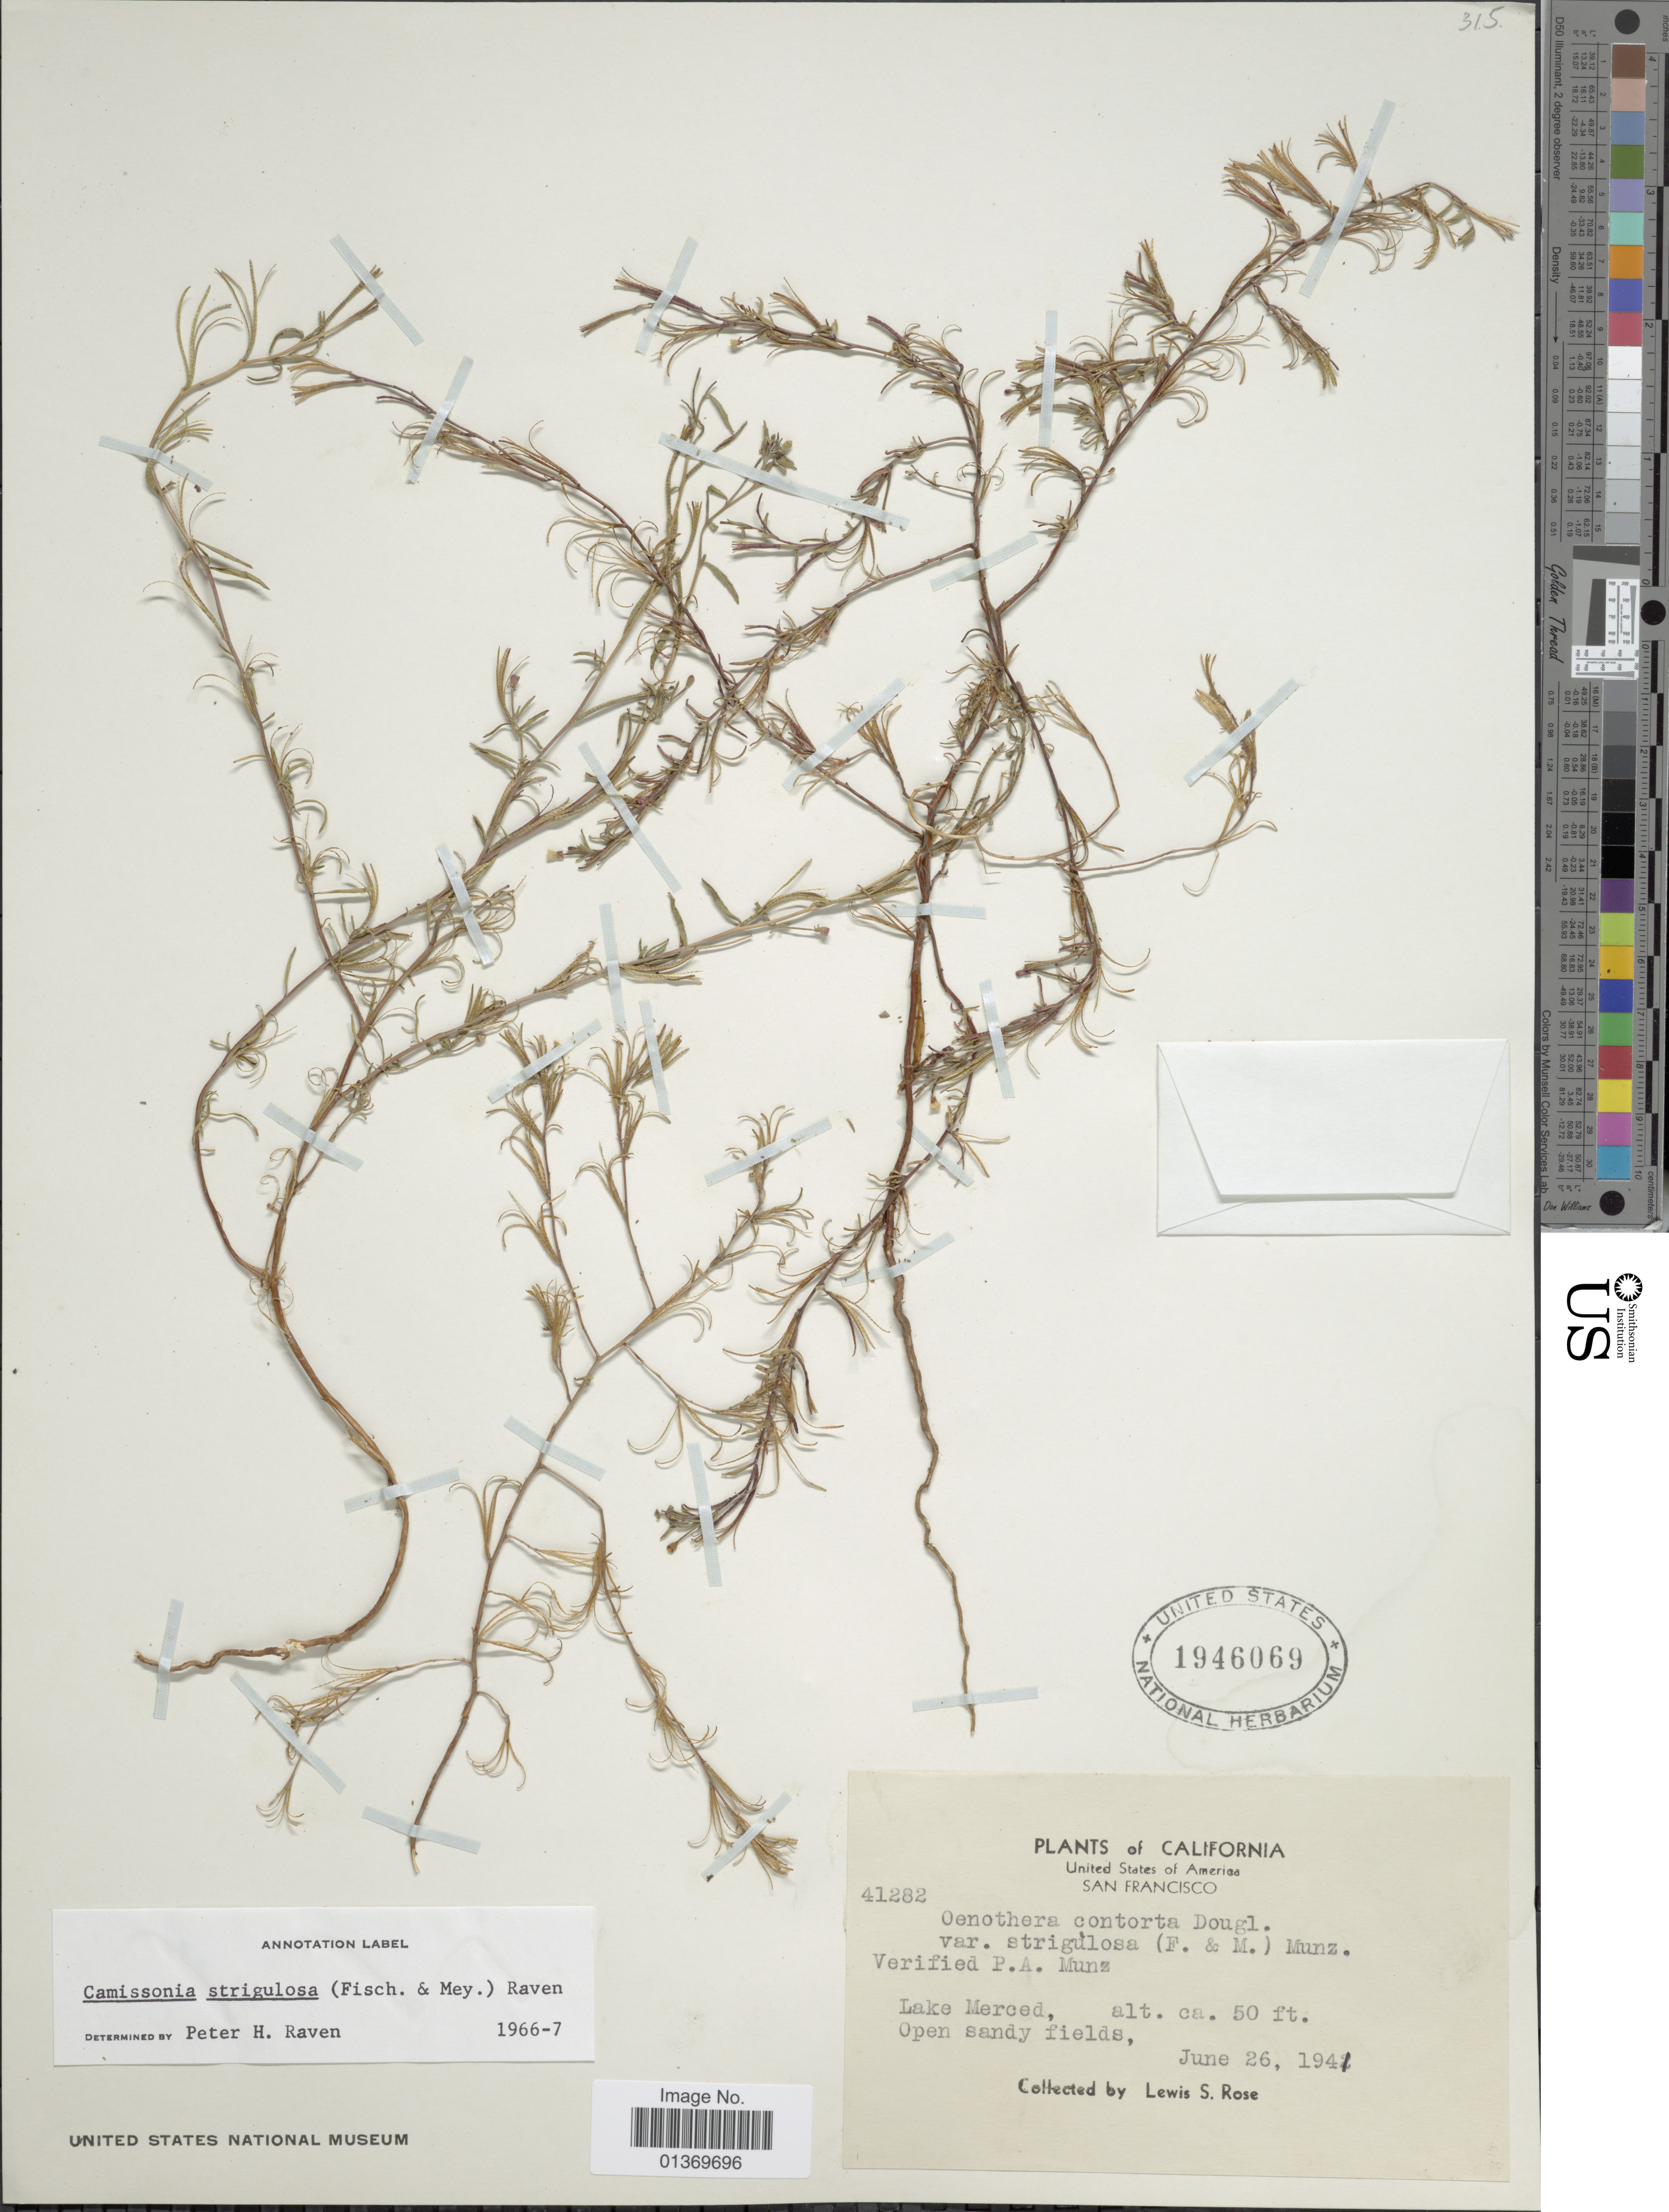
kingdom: Plantae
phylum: Tracheophyta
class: Magnoliopsida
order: Myrtales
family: Onagraceae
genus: Camissonia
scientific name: Camissonia strigulosa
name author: (Fisch. & C.A. Mey.) P.H. Raven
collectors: L. S. Rose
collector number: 41282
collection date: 1941-06-26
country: United States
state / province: California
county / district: San Francisco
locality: San Francisco, Lake Merced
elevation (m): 15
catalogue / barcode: US 1946069